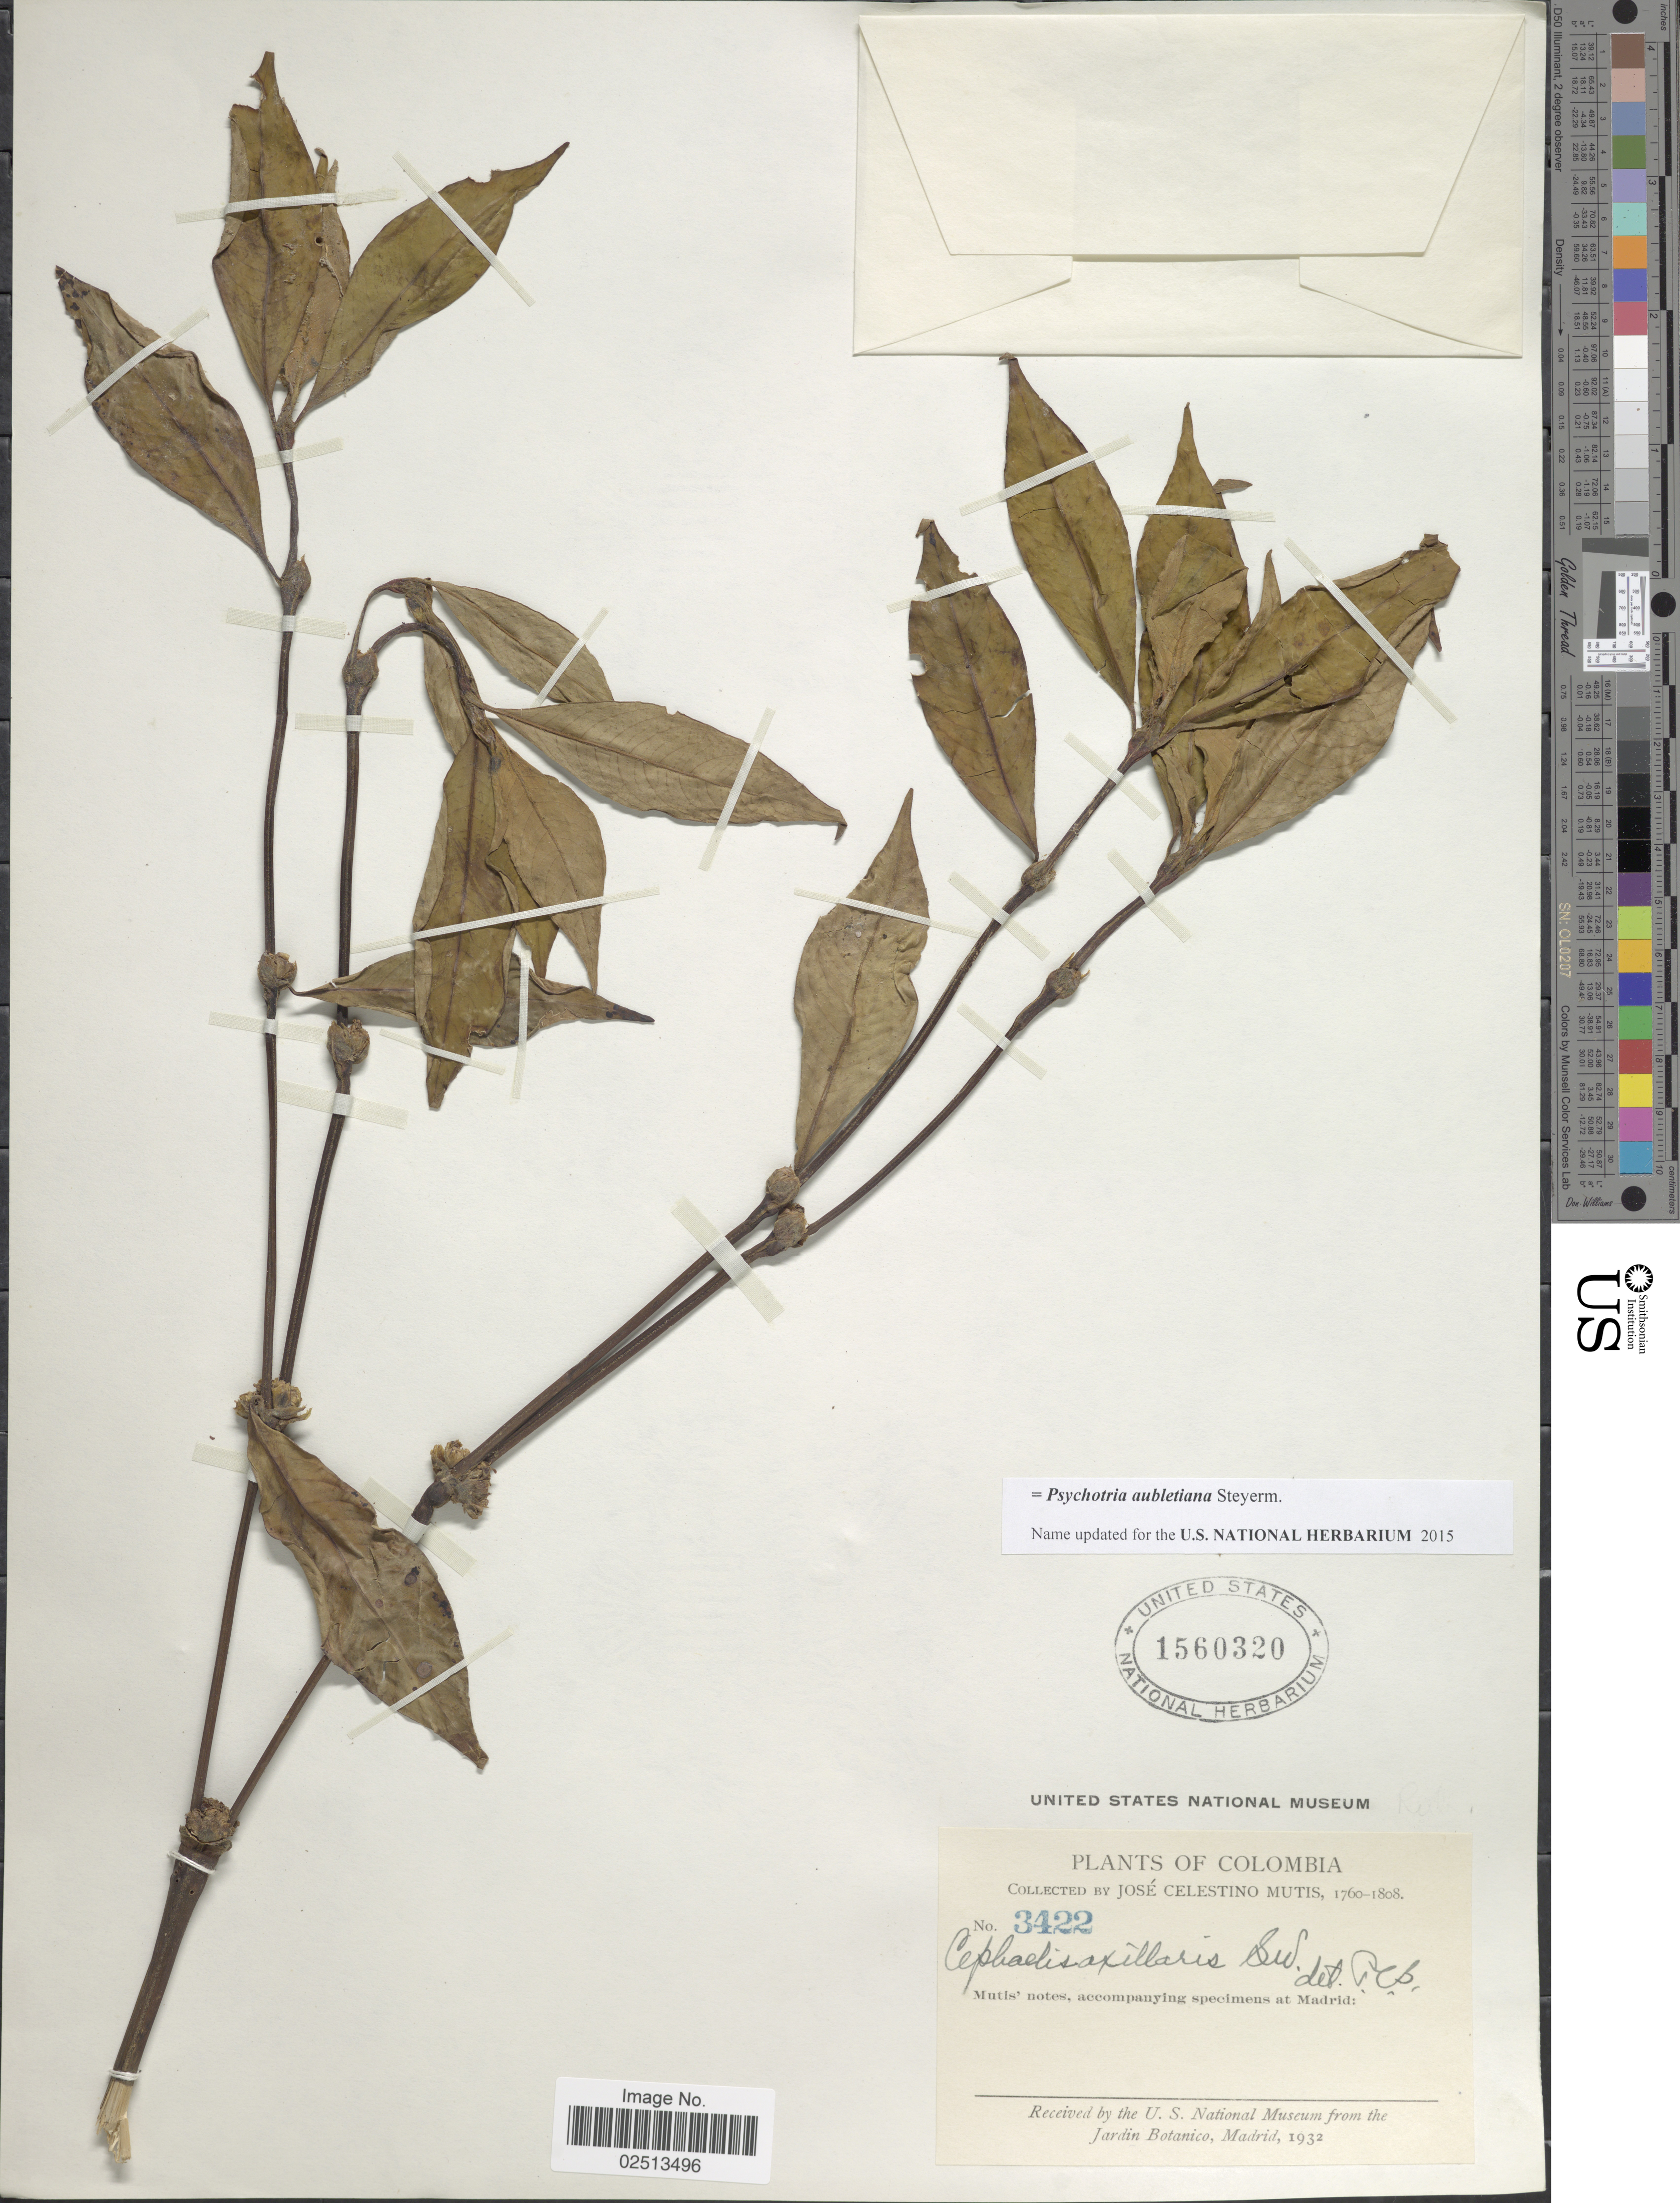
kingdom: Plantae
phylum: Tracheophyta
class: Magnoliopsida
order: Gentianales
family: Rubiaceae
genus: Psychotria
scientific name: Psychotria aubletiana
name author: Steyerm.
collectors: J. C. B. Mutis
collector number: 3422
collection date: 1760/1808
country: Colombia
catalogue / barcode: US 1560320